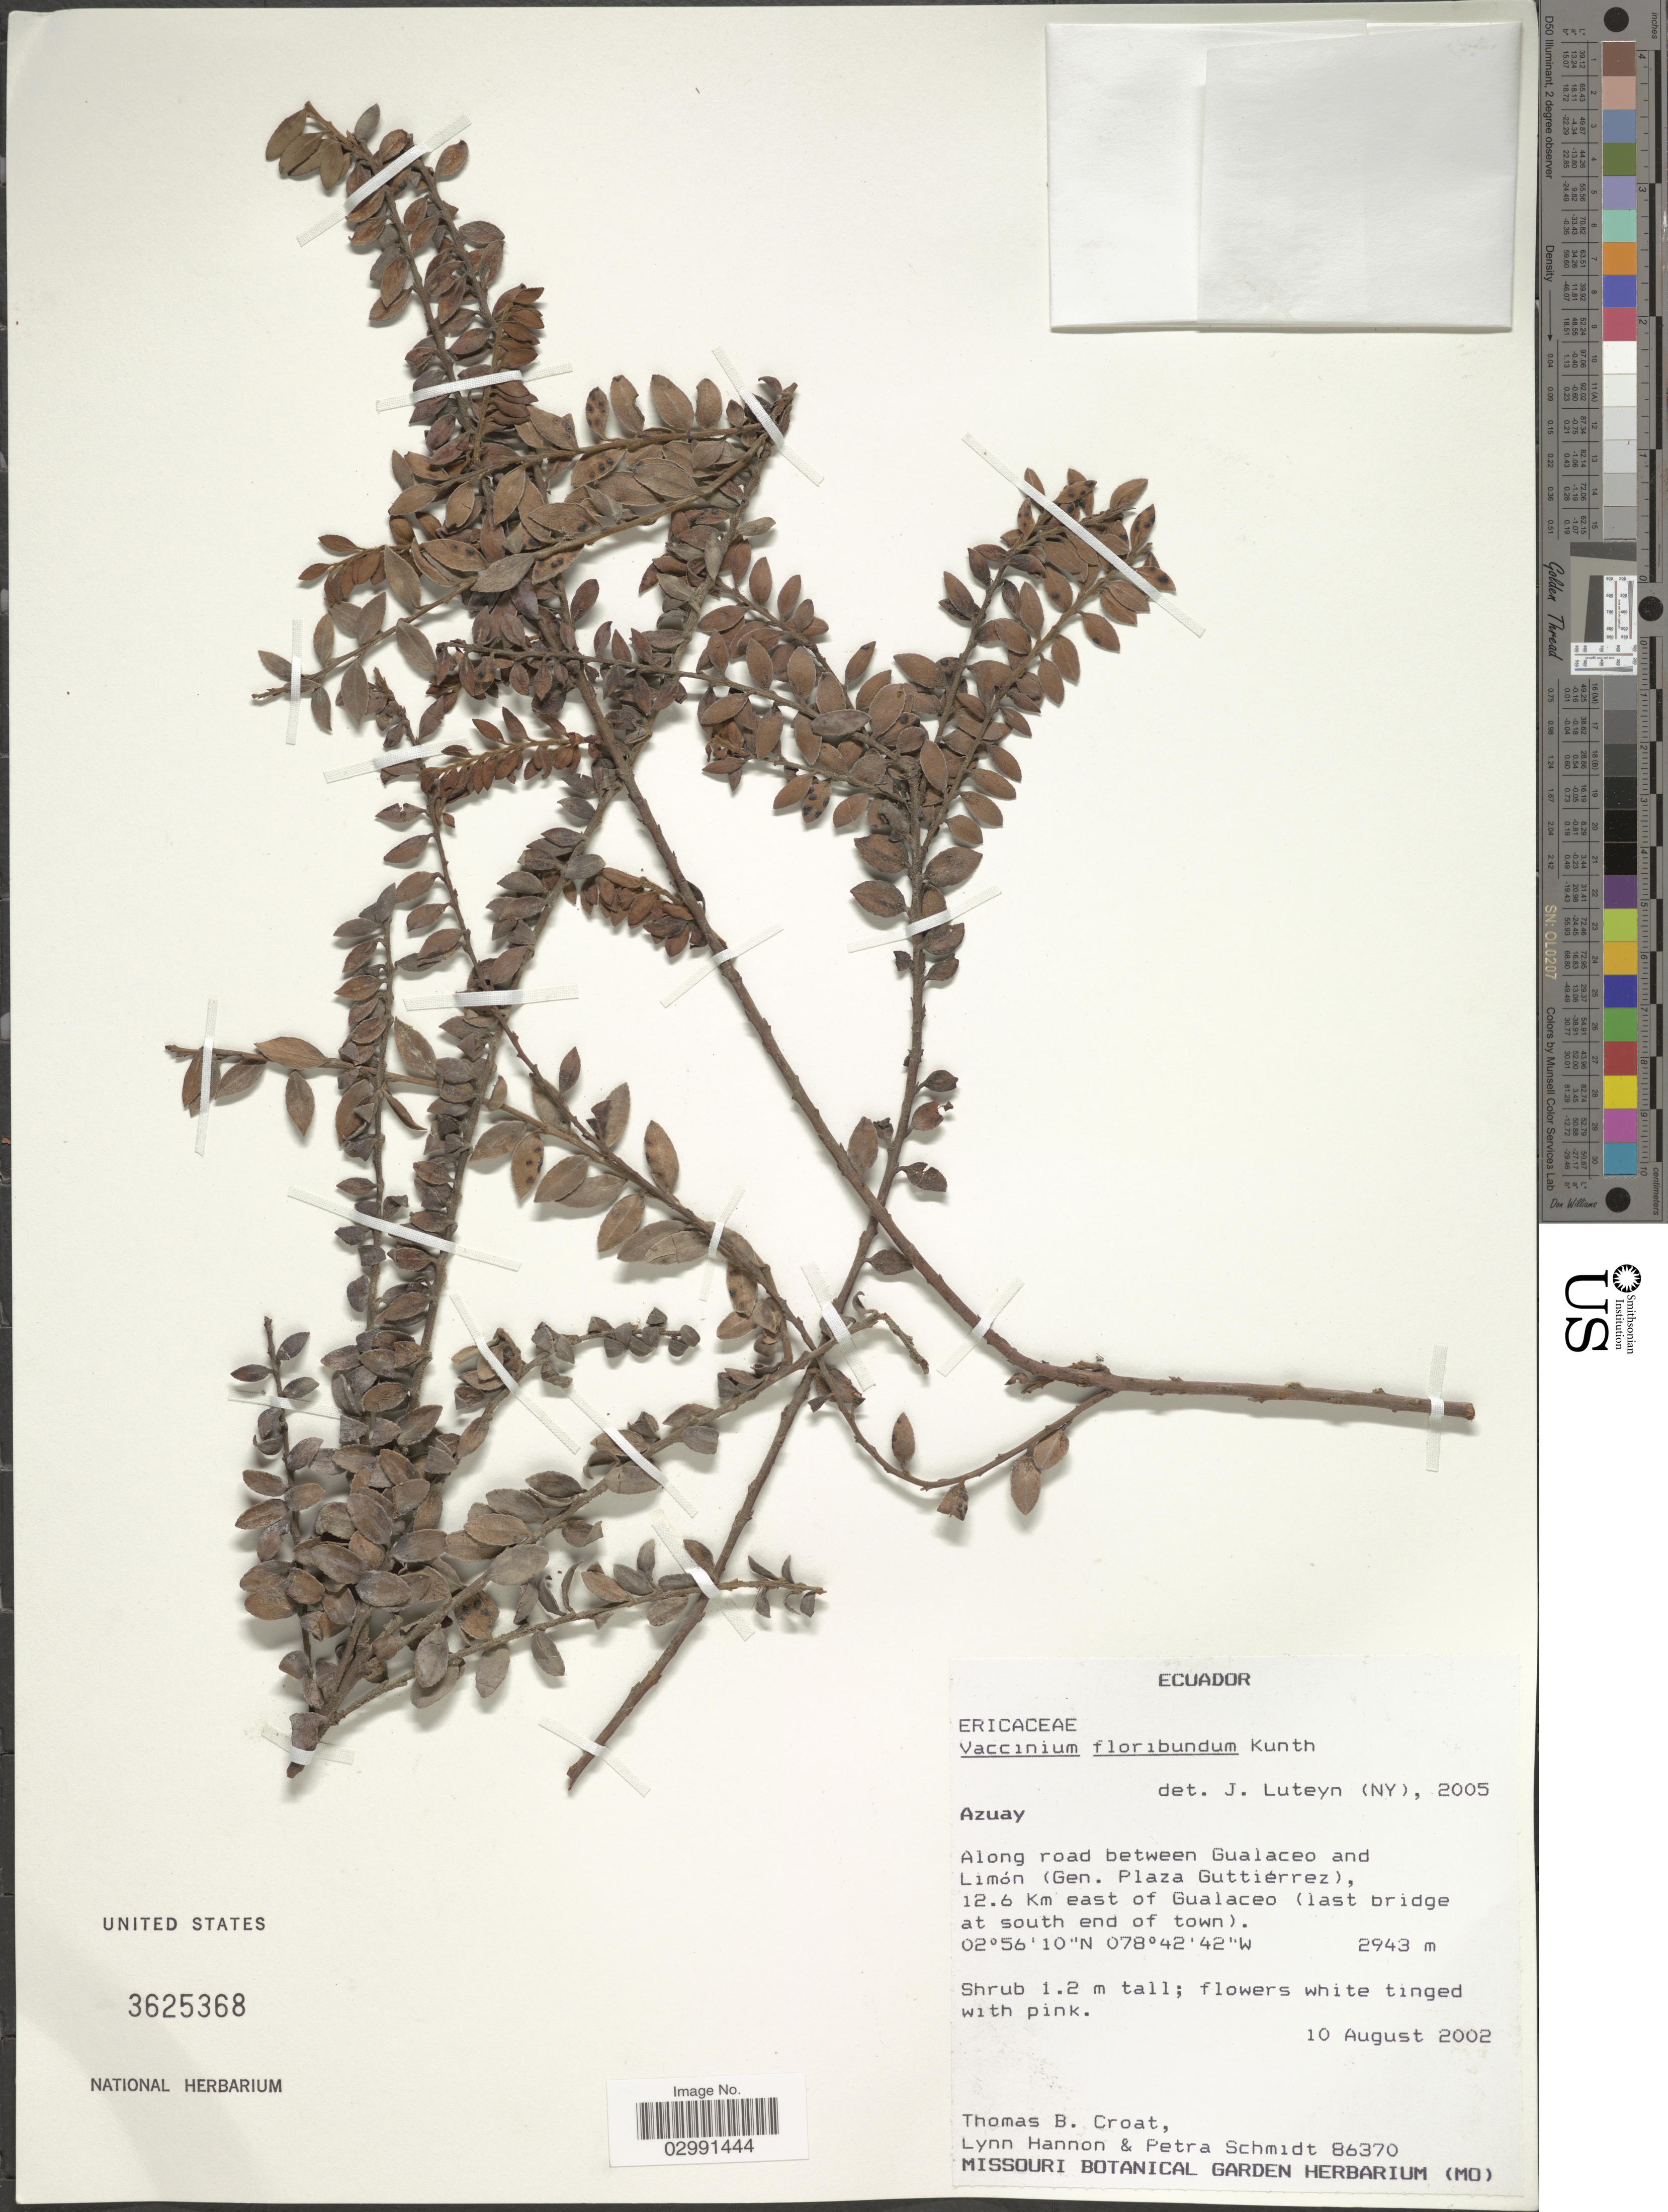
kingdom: Plantae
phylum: Tracheophyta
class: Magnoliopsida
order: Ericales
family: Ericaceae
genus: Vaccinium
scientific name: Vaccinium floribundum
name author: Kunth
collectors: T. B. Croat, L. Hannon & P. Schmidt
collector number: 86370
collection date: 2002-08-10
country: Ecuador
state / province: Azuay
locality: Along road between Gualaceo and Limón (Gen. Plaza Guttiérrez), 12.6 Km east of Gualaceo (last bridge at south end of town).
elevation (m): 2943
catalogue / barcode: US 3625368